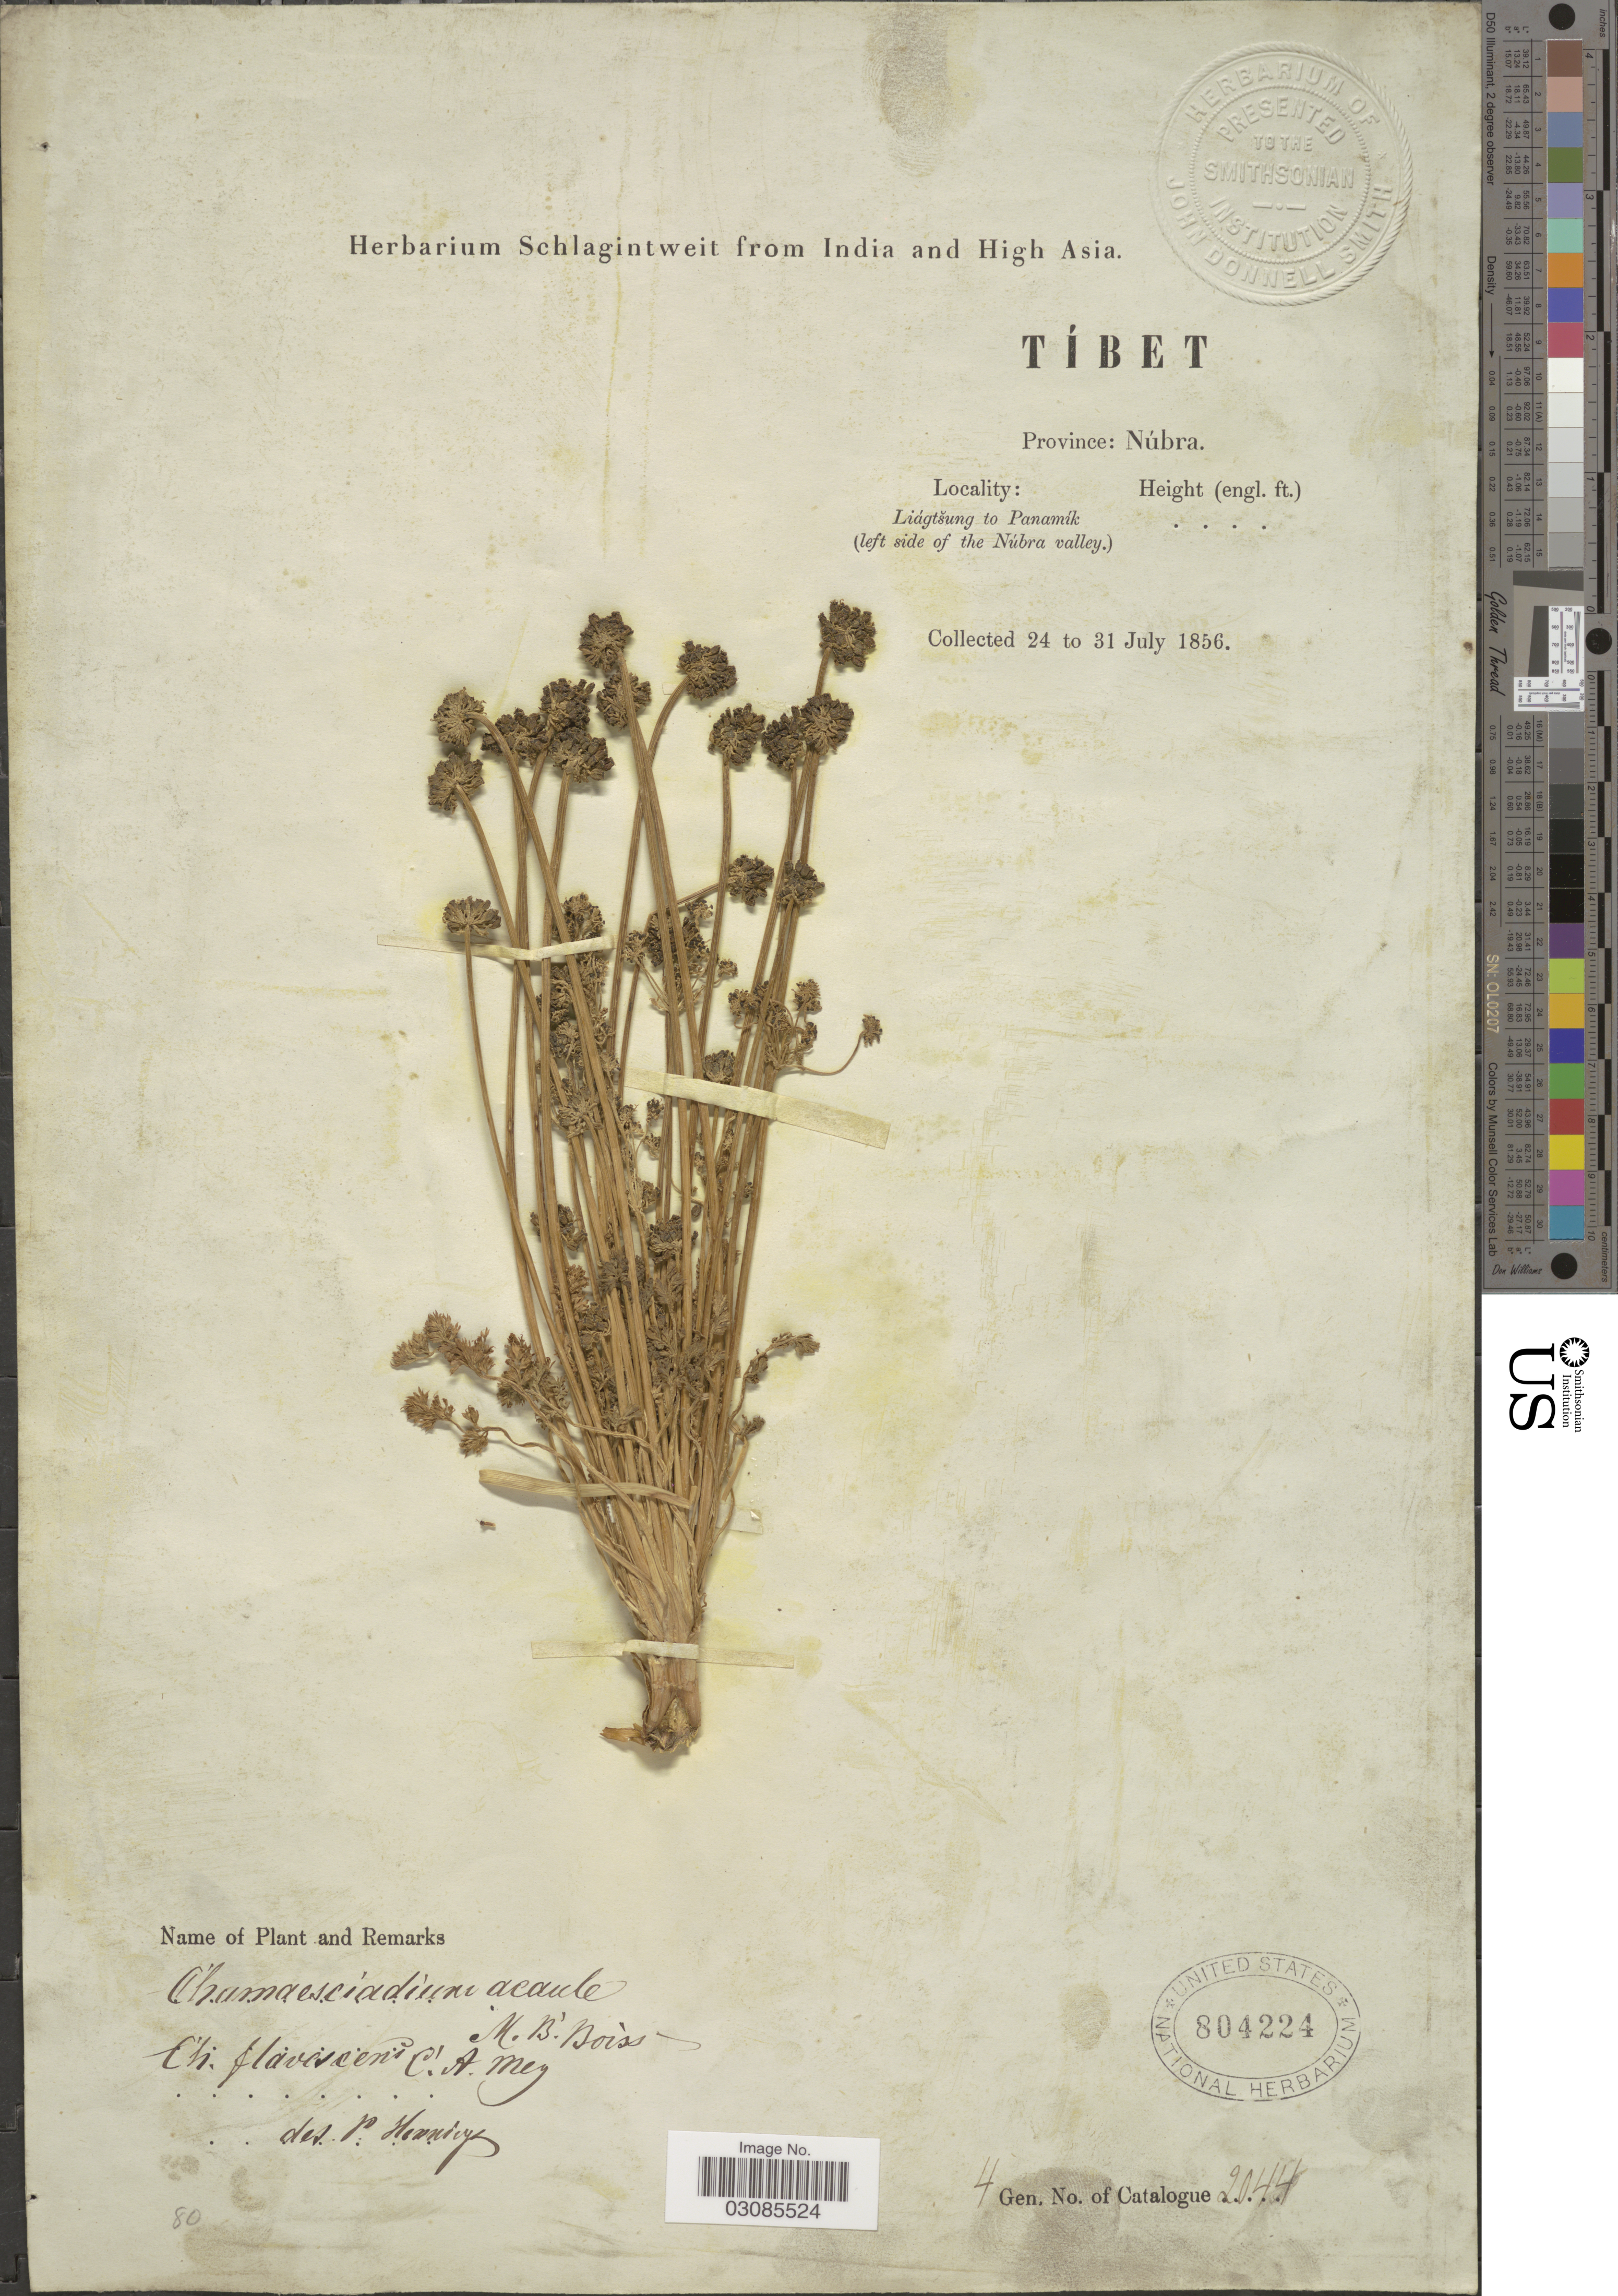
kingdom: Plantae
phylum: Tracheophyta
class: Magnoliopsida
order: Apiales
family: Apiaceae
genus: Chamaesciadium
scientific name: Chamaesciadium acaule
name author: (M. Bieb.) C.A. Mey.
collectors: ex herb. Schlagintweit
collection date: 1856-07-24/1856-07-31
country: China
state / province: Xizang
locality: Tíbet. Province: Núbra. Liágtsung to Panamík (left side of the Núbra valley).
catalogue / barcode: US 804224